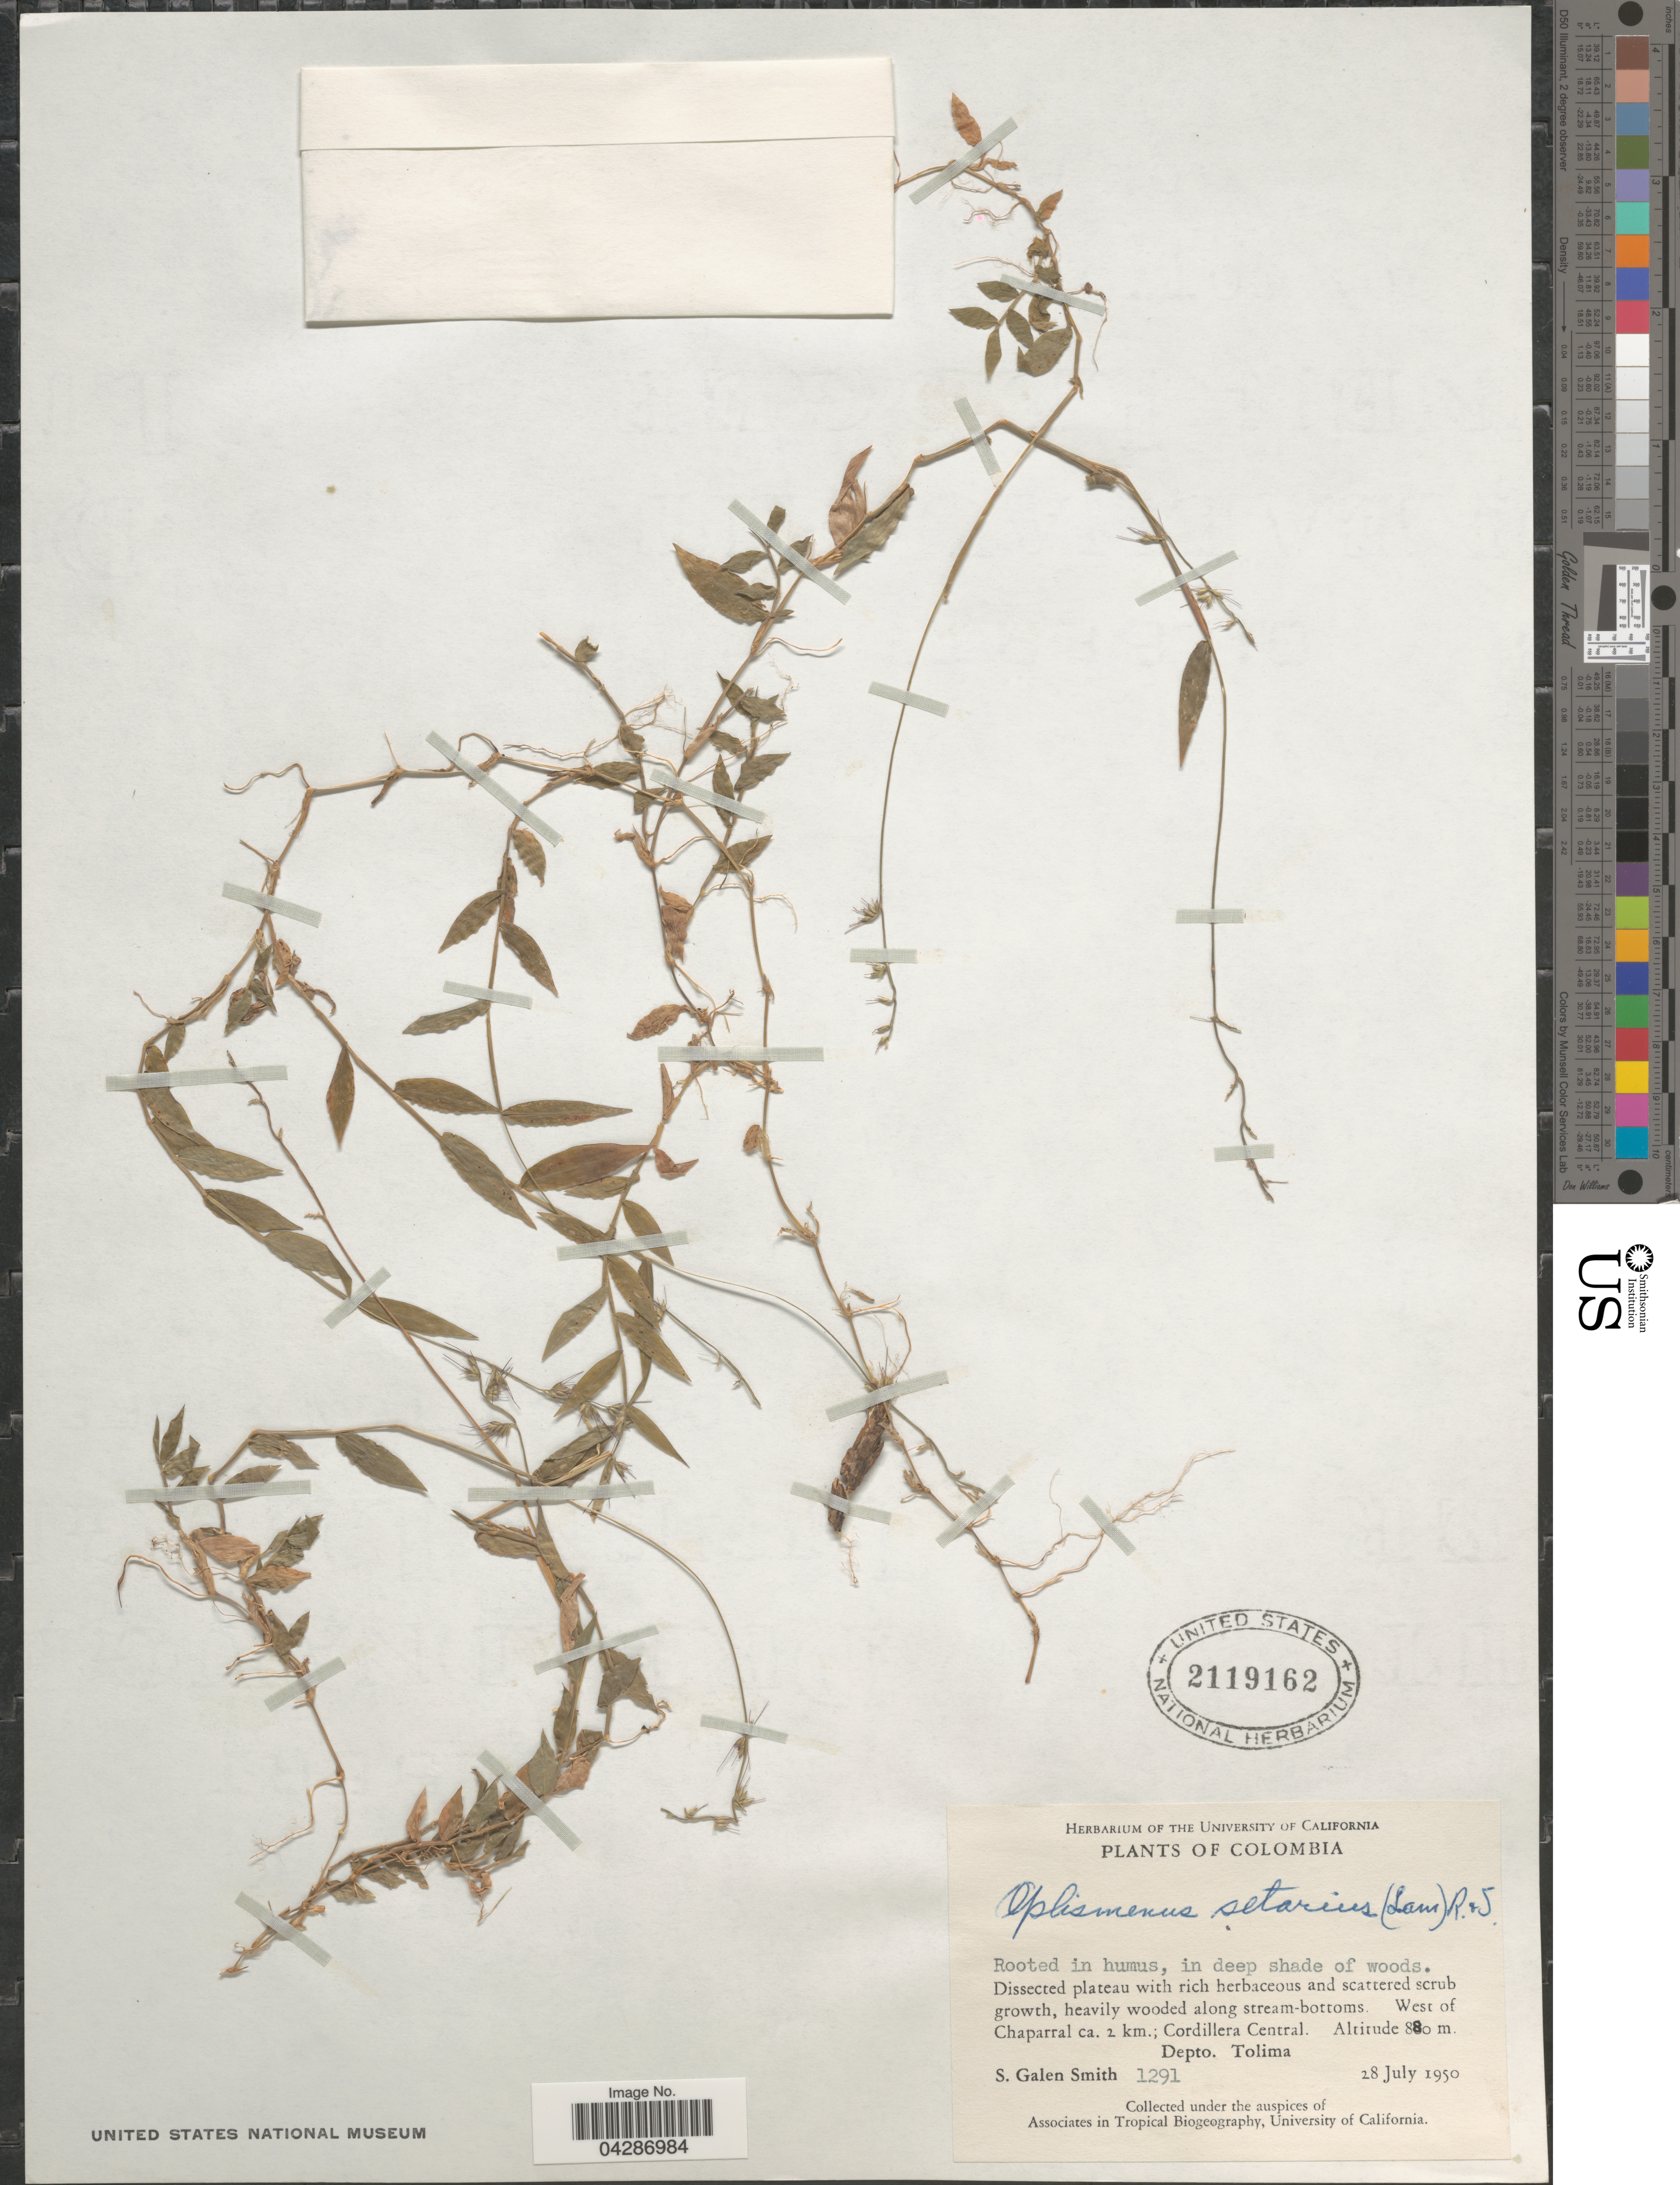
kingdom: Plantae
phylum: Tracheophyta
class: Liliopsida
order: Poales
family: Poaceae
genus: Oplismenus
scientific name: Oplismenus hirtellus subsp. setarius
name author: (Lam.) Mez ex Ekman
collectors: S. G. Smith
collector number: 1291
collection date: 1950-07-28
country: Colombia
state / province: Tolima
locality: Rooted in humus, in deep shade of woods. Dissected plateau. West of Chaparral ca. 2 km.; Cordillera Central. Depto. Tolima.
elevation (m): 880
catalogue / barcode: US 2119162